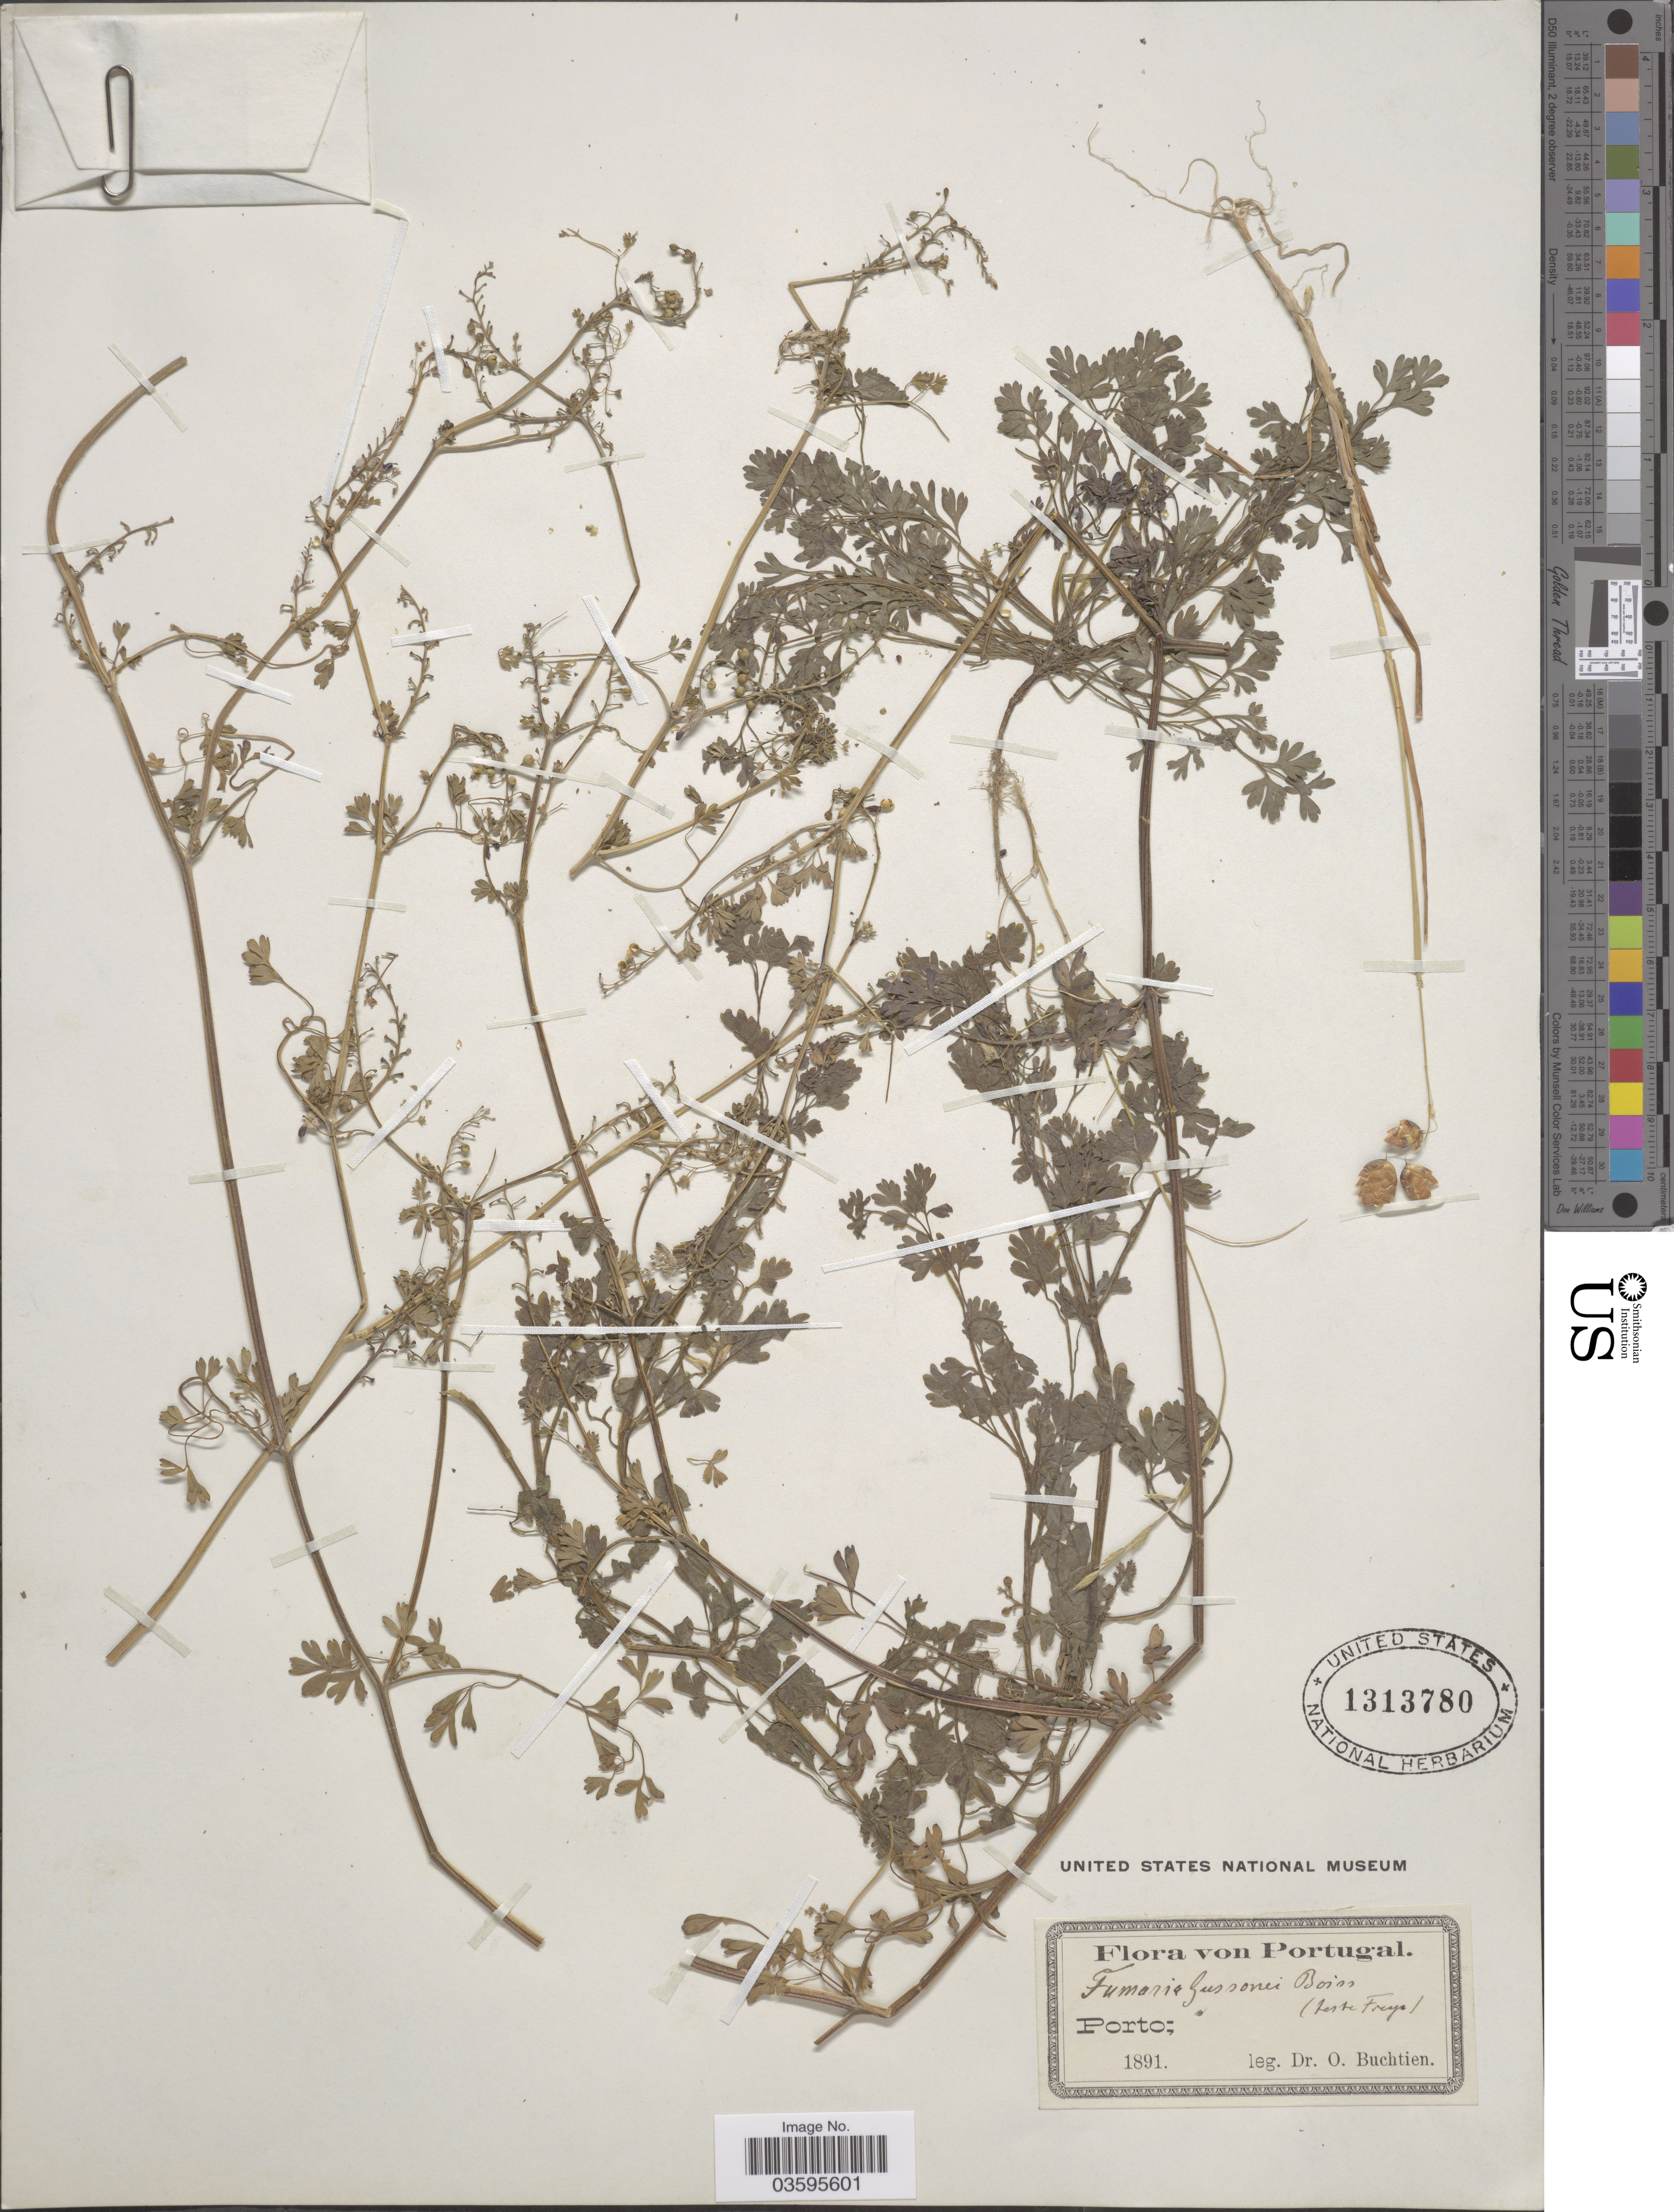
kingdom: Plantae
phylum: Tracheophyta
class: Magnoliopsida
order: Ranunculales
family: Papaveraceae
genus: Fumaria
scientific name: Fumaria gussonii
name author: Boiss.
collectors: O. Buchtien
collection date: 1891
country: Portugal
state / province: Porto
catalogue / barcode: US 1313780